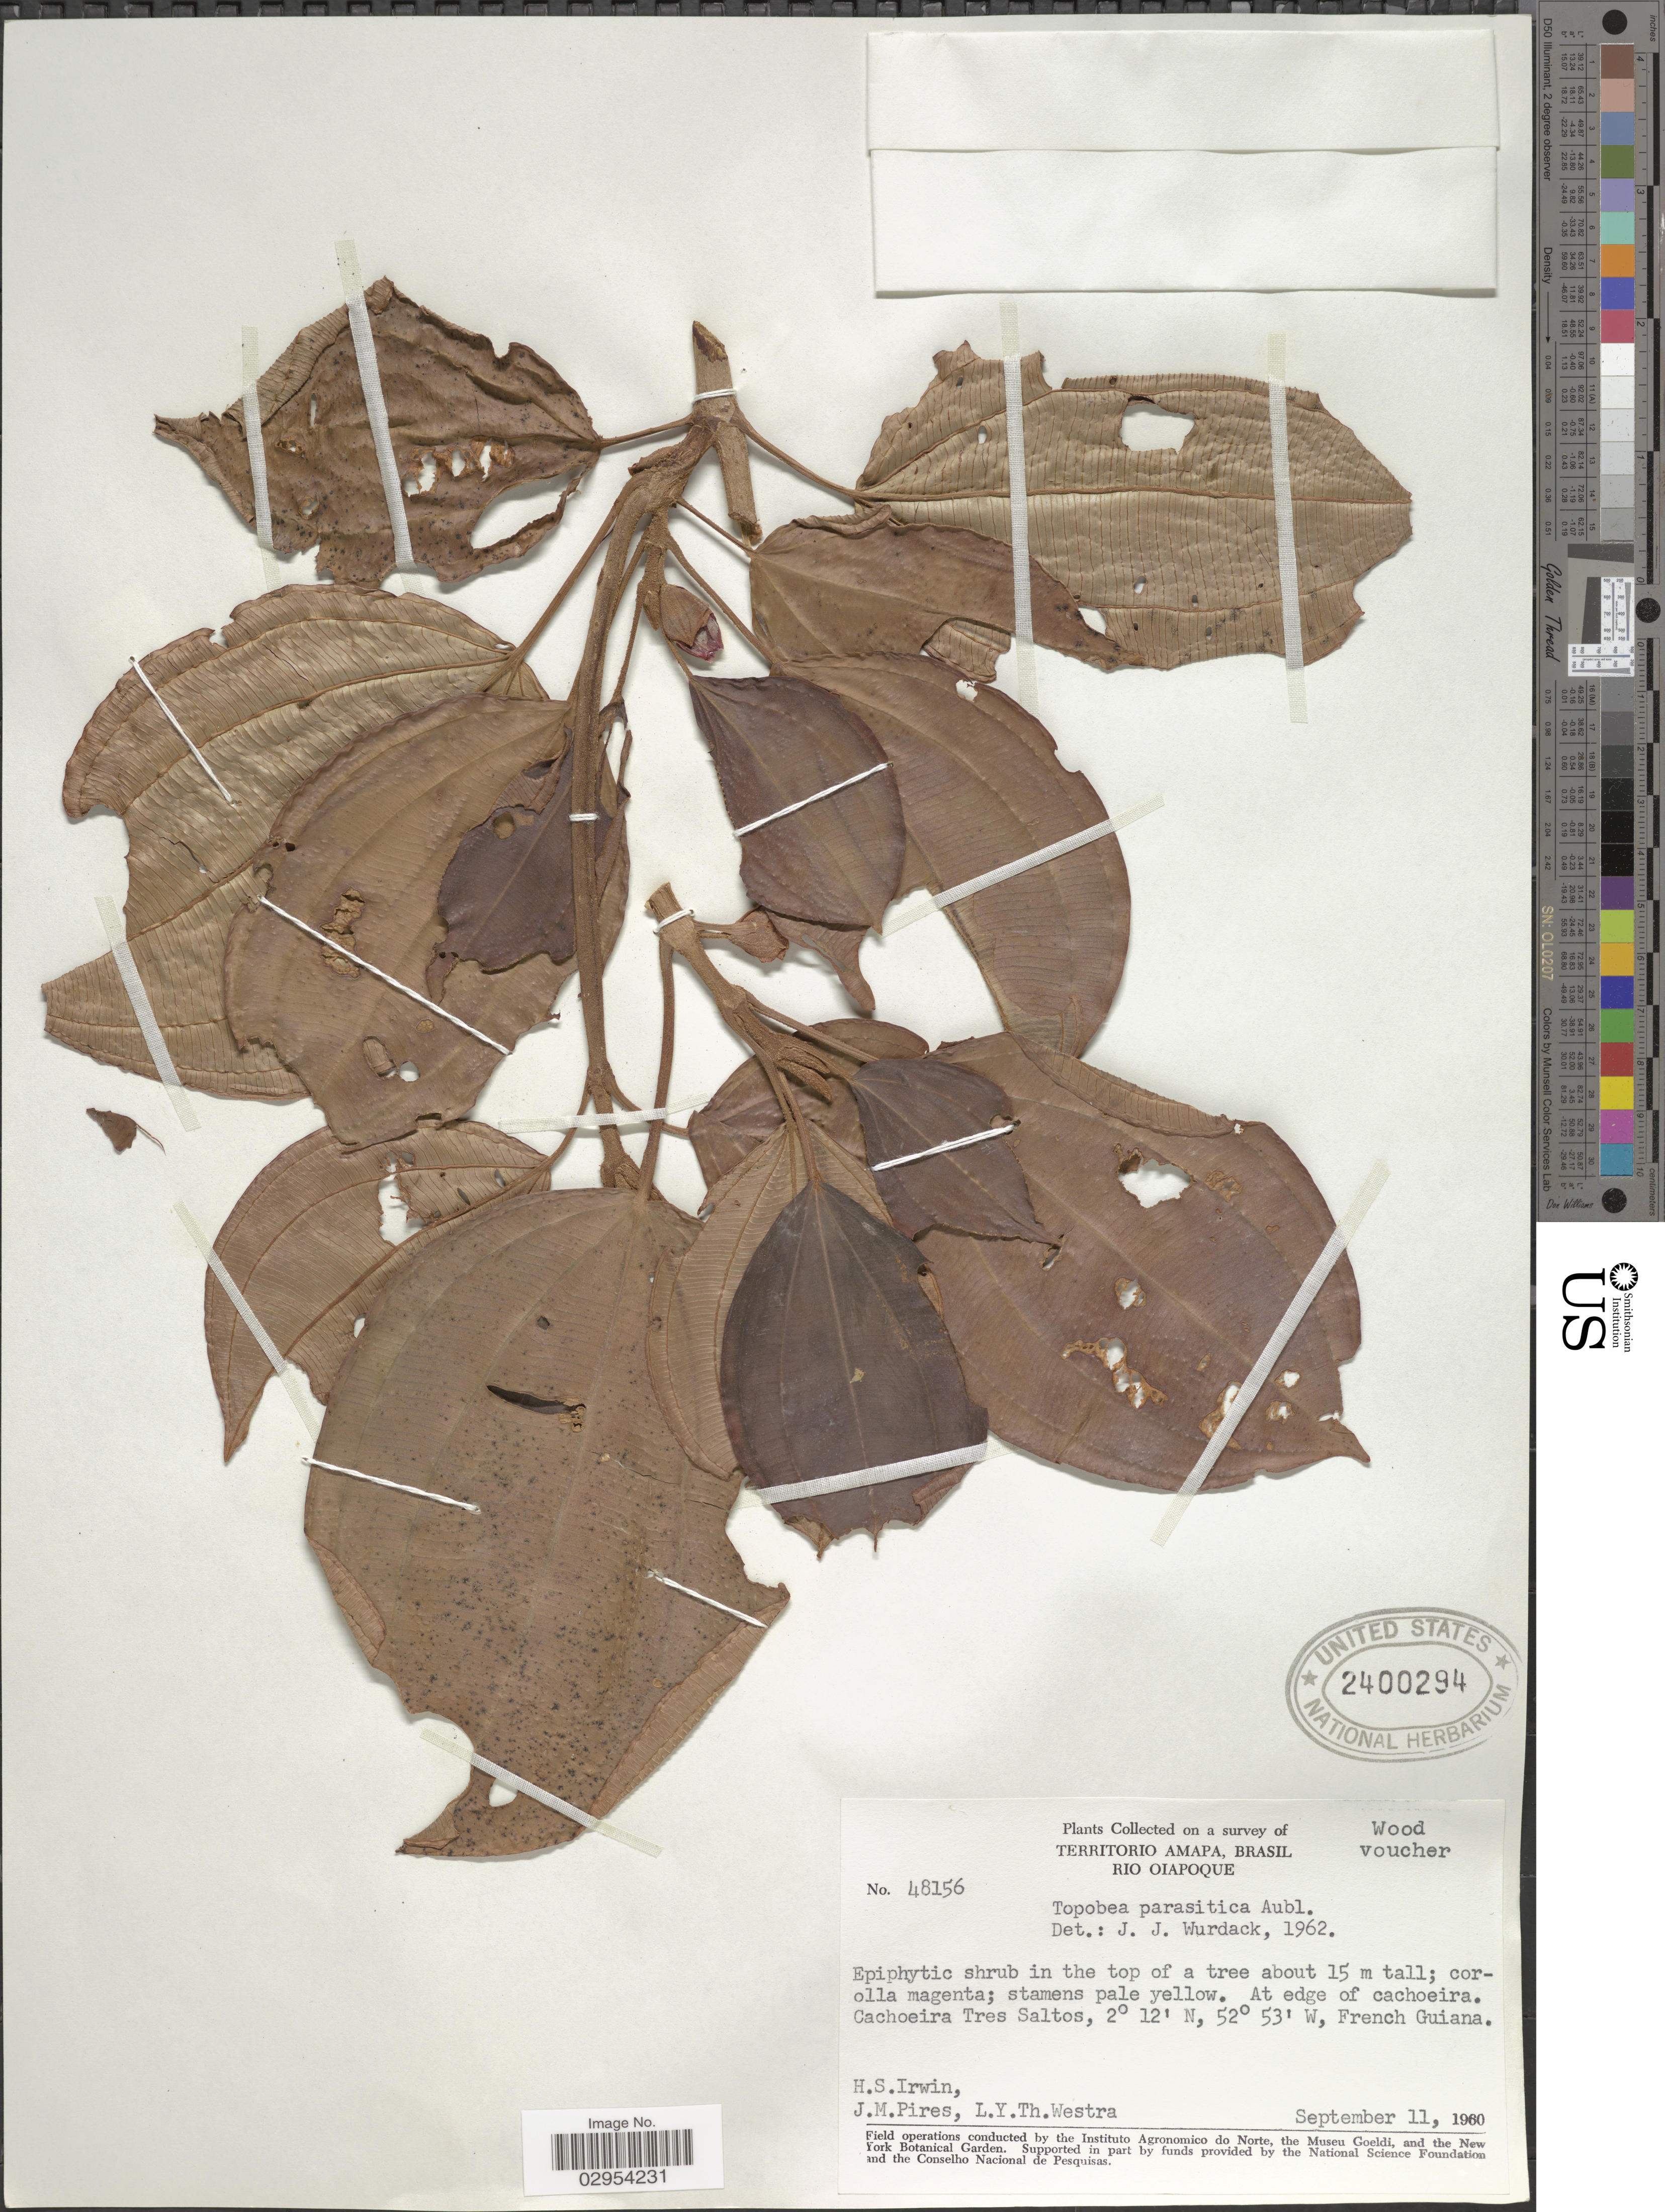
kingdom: Plantae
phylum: Tracheophyta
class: Magnoliopsida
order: Myrtales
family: Melastomataceae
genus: Topobea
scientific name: Topobea parasitica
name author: Aubl.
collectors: H. Irwin, J. M. Pires & L. Y. T. Westra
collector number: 48156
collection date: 1960-09-11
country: French Guiana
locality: At edge of cachoeira. Cachoeira Tres Saltos, French Guiana.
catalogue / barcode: US 2400294